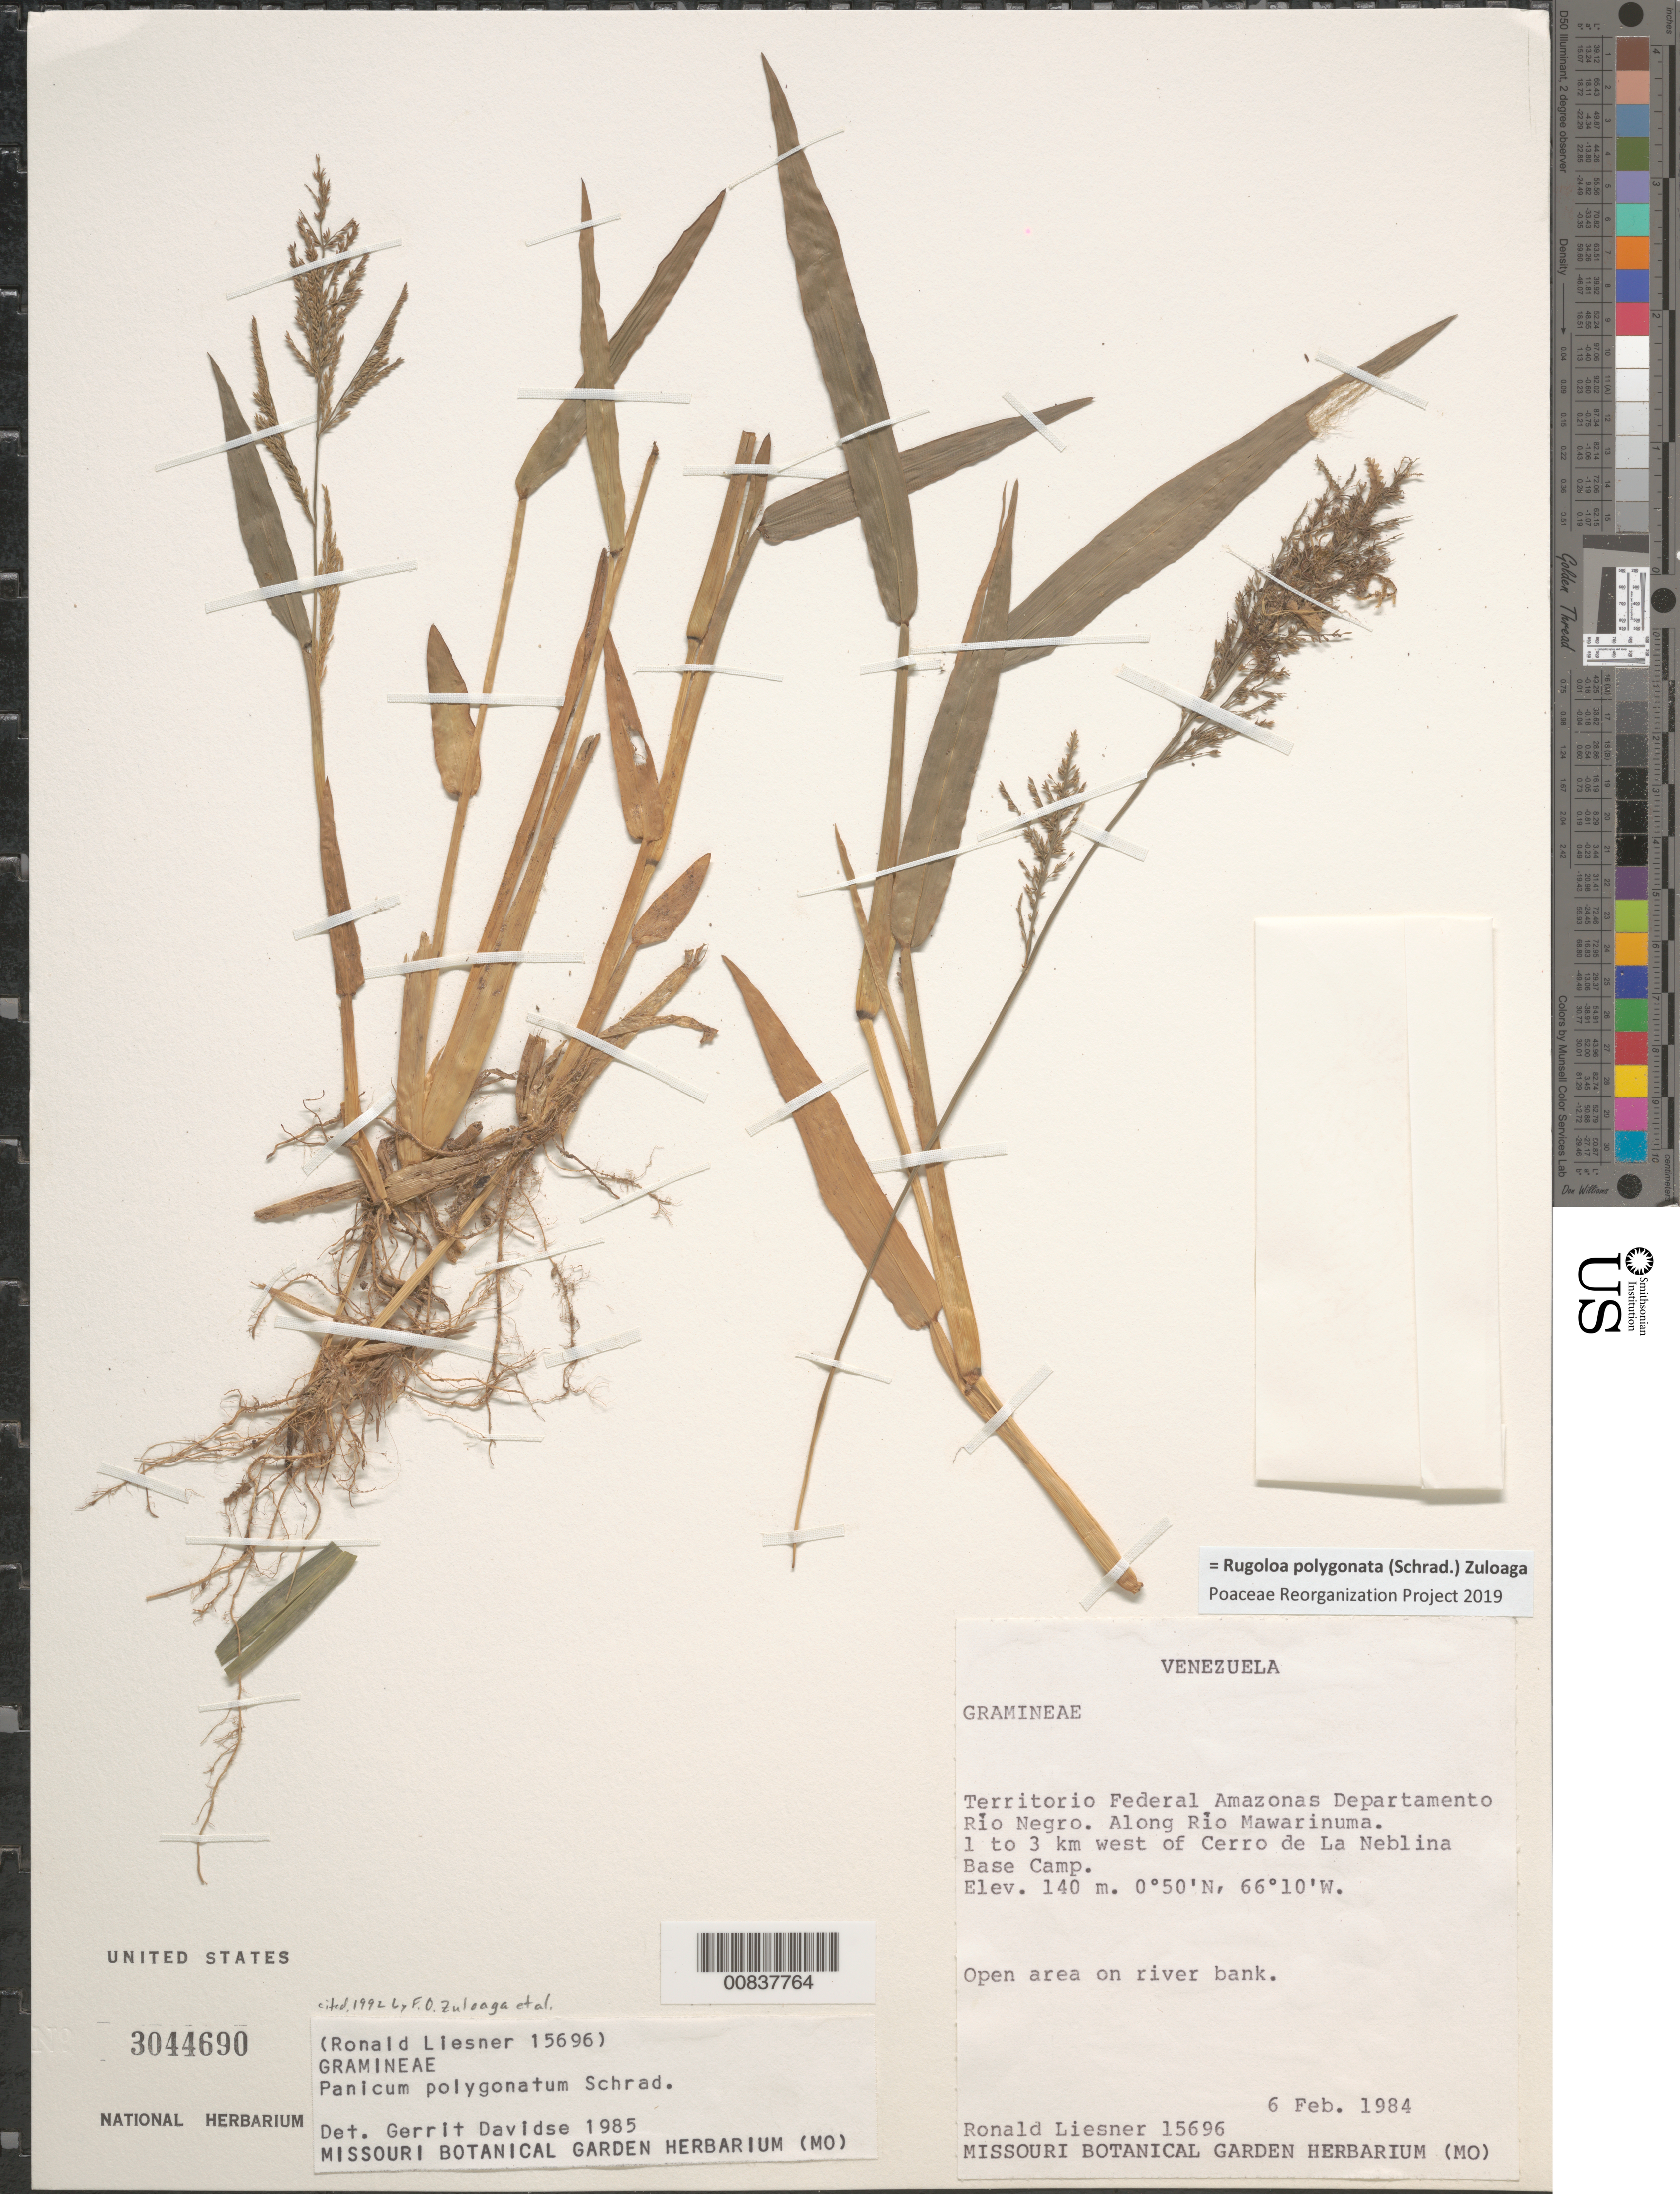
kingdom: Plantae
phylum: Tracheophyta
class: Liliopsida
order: Poales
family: Poaceae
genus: Panicum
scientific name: Panicum polygonatum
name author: Schrad.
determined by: Davidse, Gerrit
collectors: R. L. Liesner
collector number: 15696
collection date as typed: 6-Feb-84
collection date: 1984-02-06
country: Venezuela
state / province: Amazonas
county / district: Río Negro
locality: Río Mawarinuma, 1-3 km W of Cerro de La Neblina Base Camp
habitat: Open area on river bank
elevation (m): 140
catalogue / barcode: US 3044690